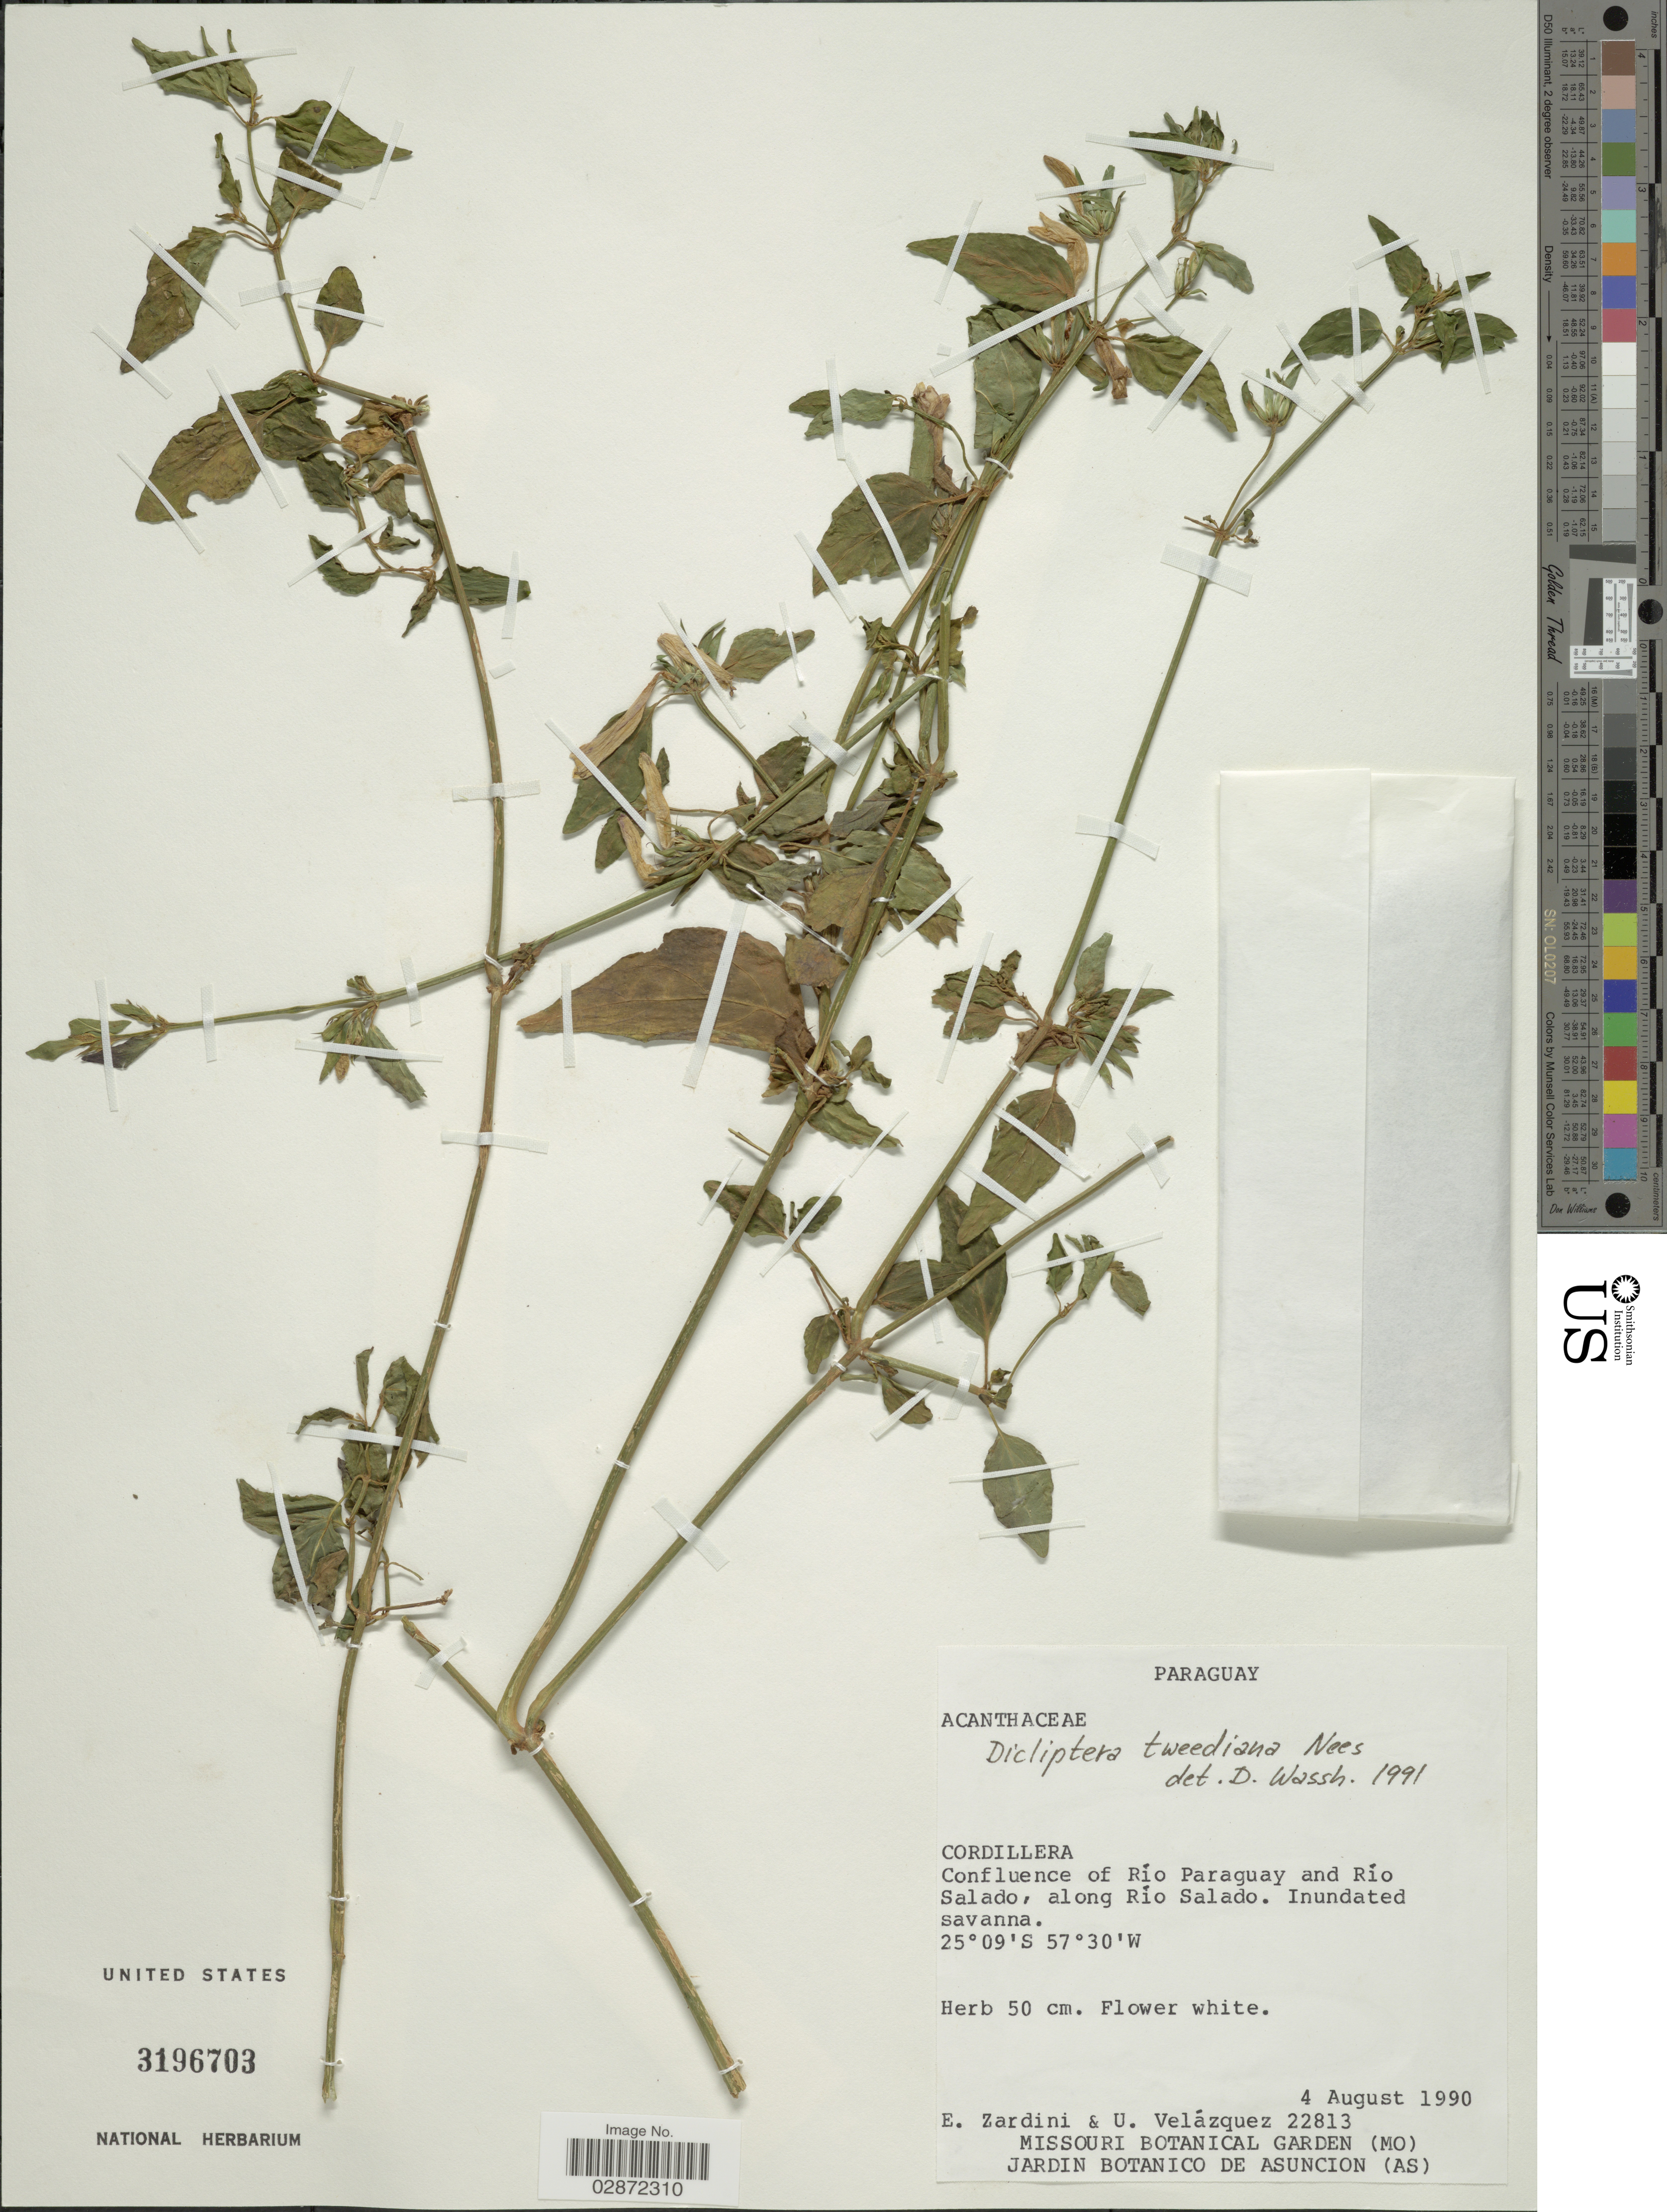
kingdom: Plantae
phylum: Tracheophyta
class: Magnoliopsida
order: Lamiales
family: Acanthaceae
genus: Dicliptera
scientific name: Dicliptera squarrosa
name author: Nees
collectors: E. Zardini & U. Velázquez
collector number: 22813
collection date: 1990-08-04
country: Paraguay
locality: Cordillera. Confluence of Río Paraguay and Río Salado, along Río Salado.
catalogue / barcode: US 3196703